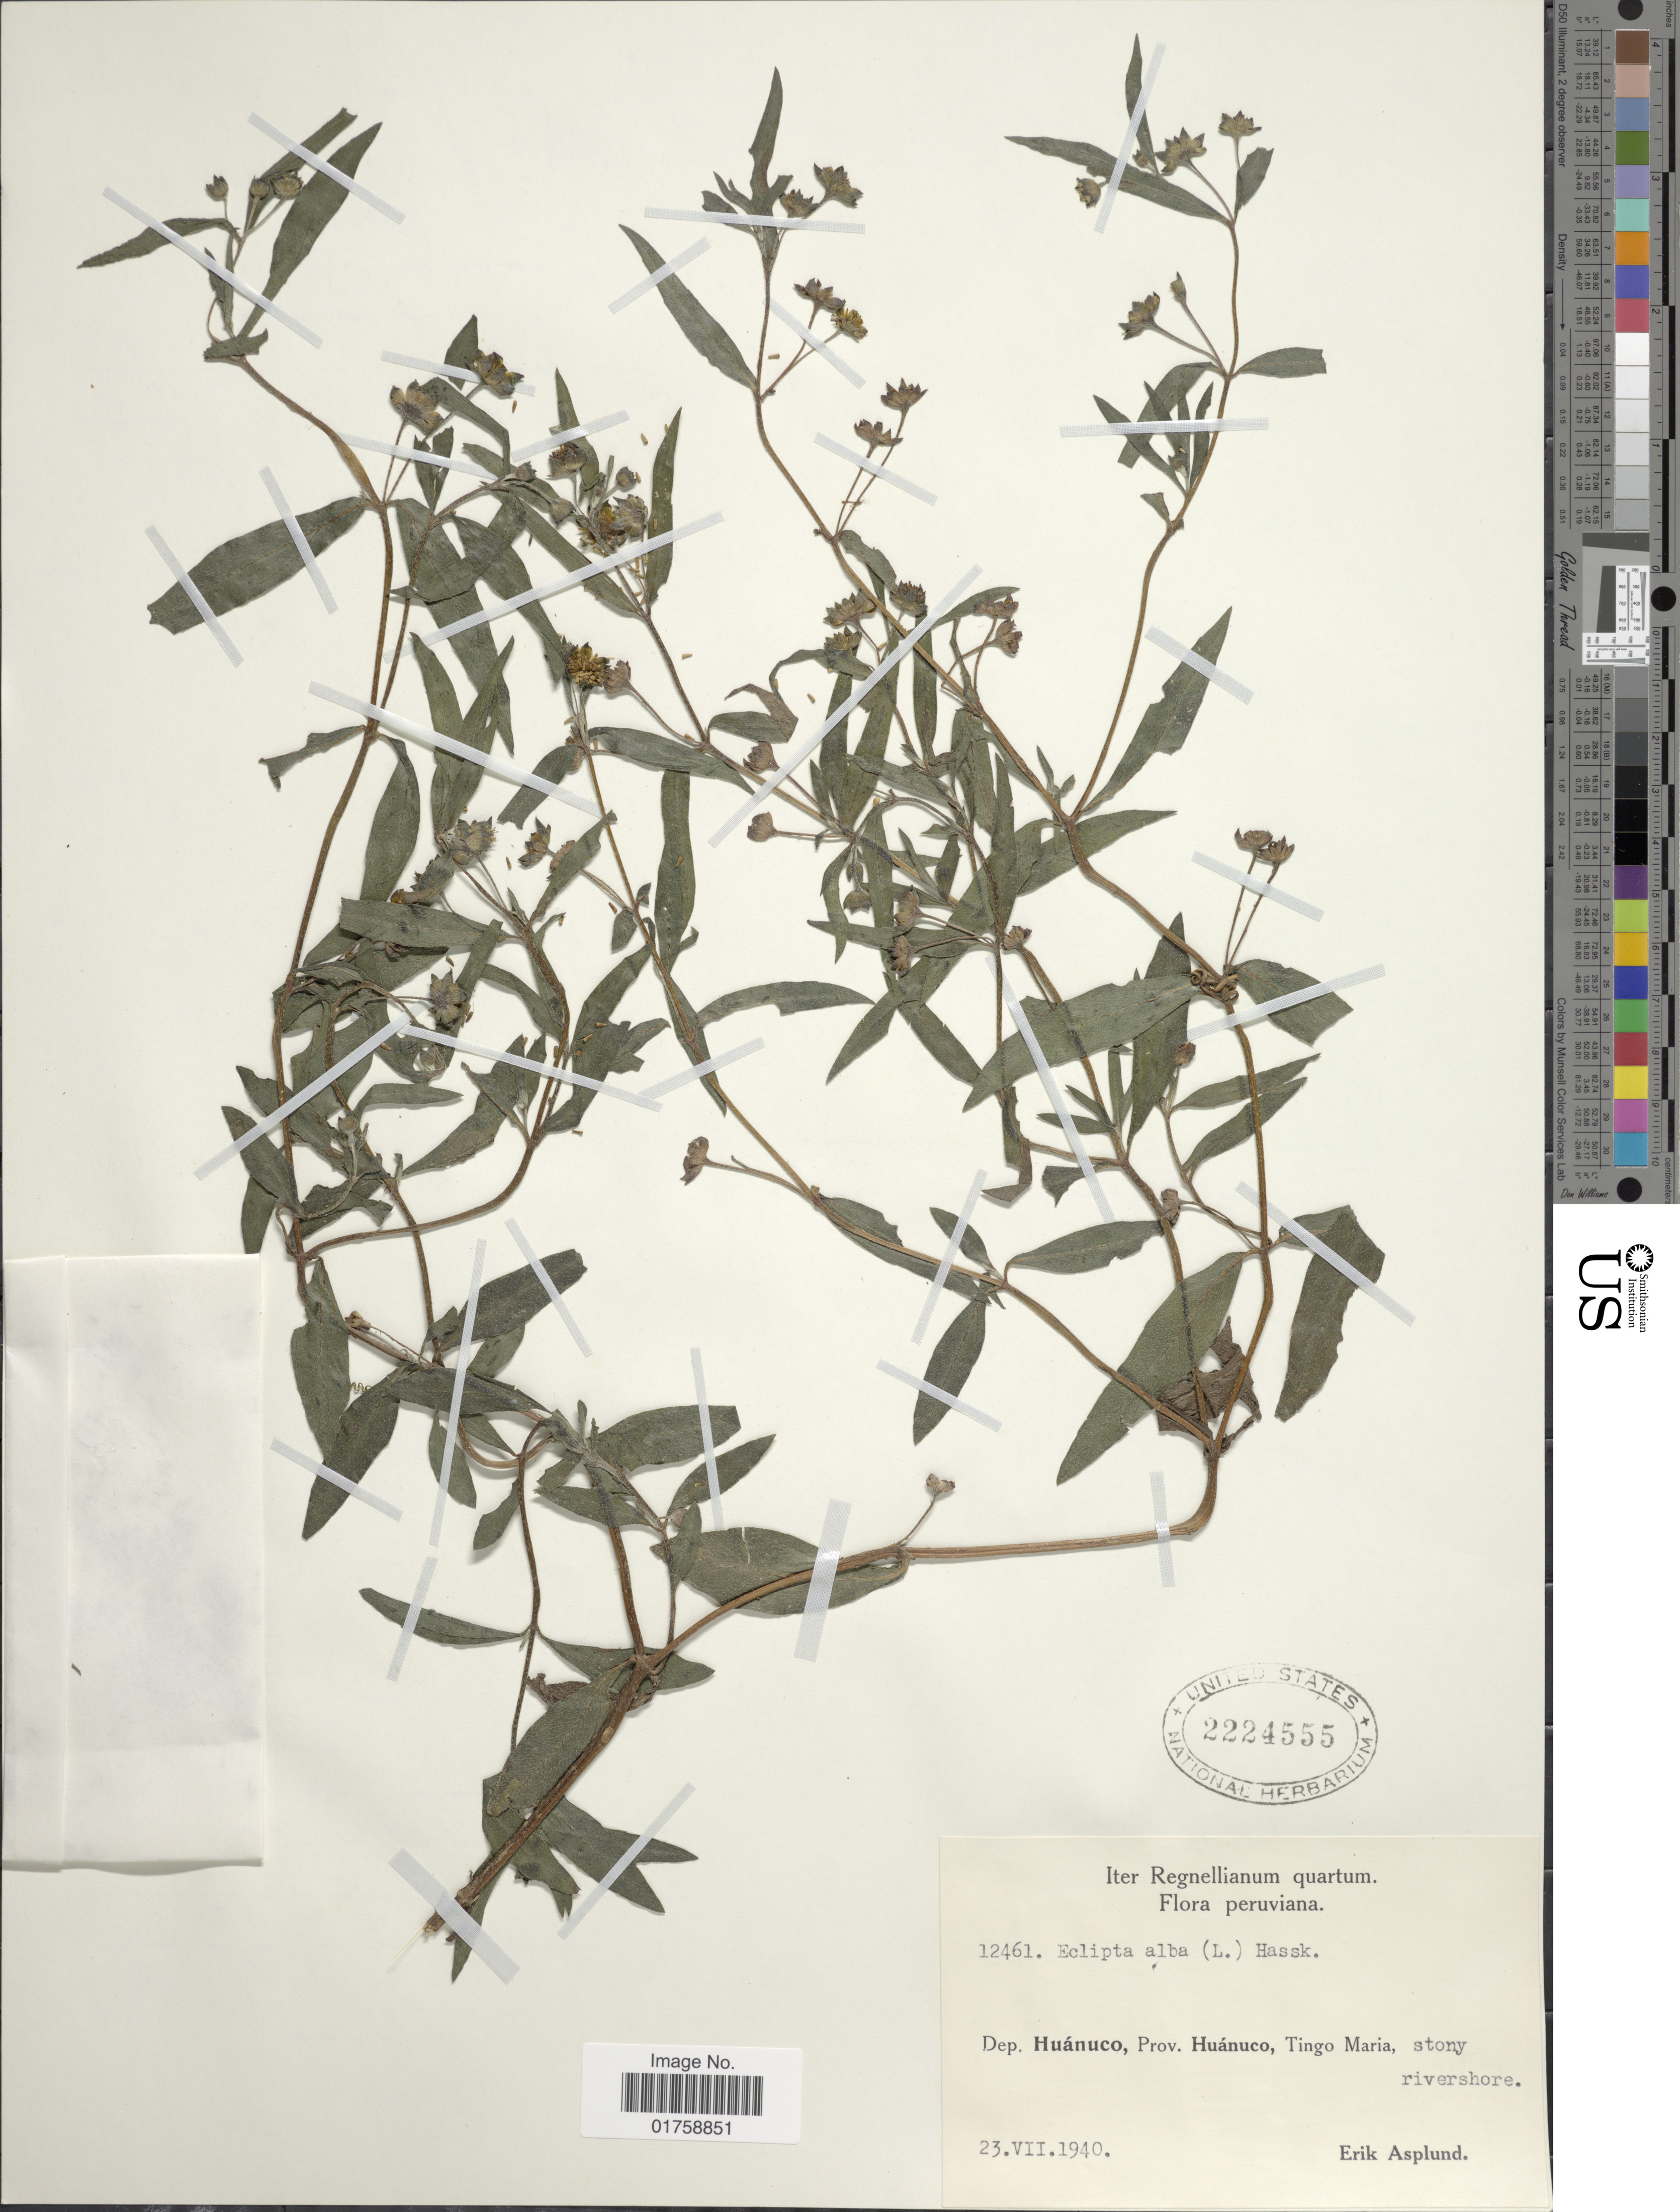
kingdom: Plantae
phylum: Tracheophyta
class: Magnoliopsida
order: Asterales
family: Asteraceae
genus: Eclipta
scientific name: Eclipta alba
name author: (L.) Hassk.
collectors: E. Asplund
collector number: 12461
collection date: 1940-07-23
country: Peru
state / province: Huánuco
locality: Dep. Huánuco, Prov. Huánuco, Tingo Maria.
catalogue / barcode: US 2224555